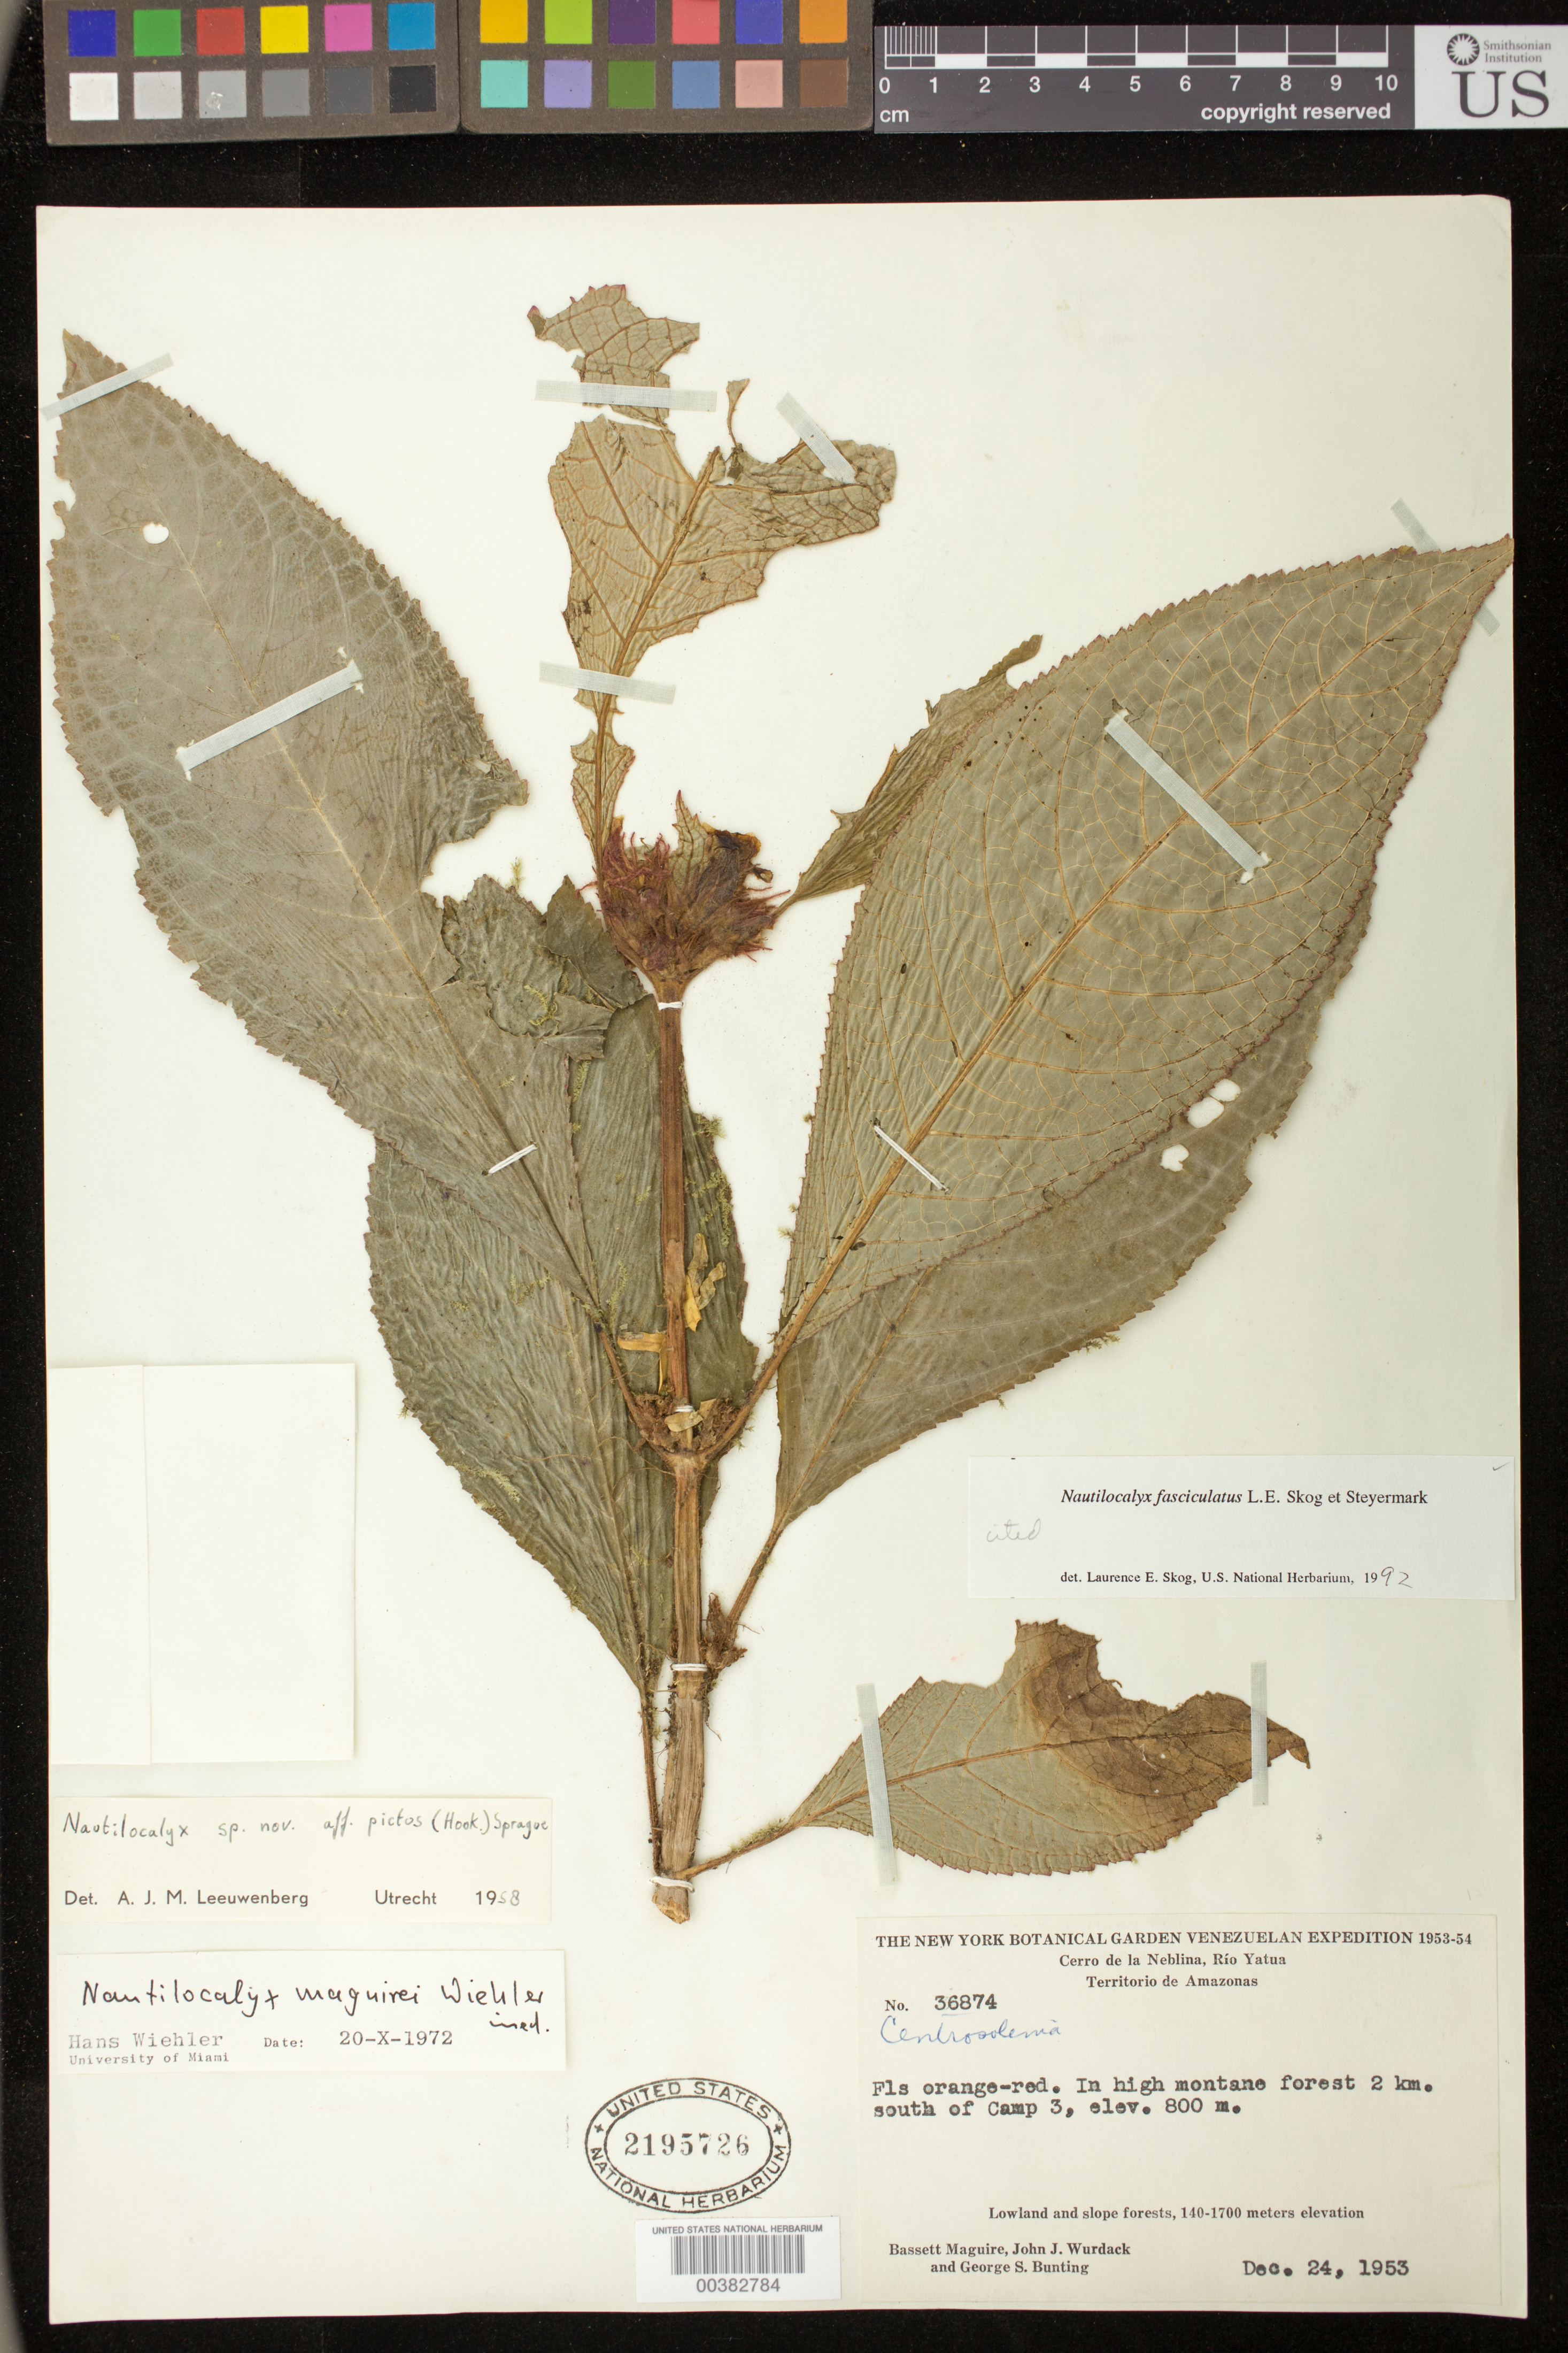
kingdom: Plantae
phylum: Tracheophyta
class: Magnoliopsida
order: Lamiales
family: Gesneriaceae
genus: Nautilocalyx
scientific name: Nautilocalyx arenarius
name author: L.E. Skog & Steyerm.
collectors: B. Maguire, J. J. Wurdack & G. S. Bunting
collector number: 36874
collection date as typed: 24 Dec 1953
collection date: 1953-12-24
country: Venezuela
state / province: Amazonas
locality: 2 km S of camp 3; Cerro de La Neblina, Rio Yatua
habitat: In high montane forest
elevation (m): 800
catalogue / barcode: US 2195726